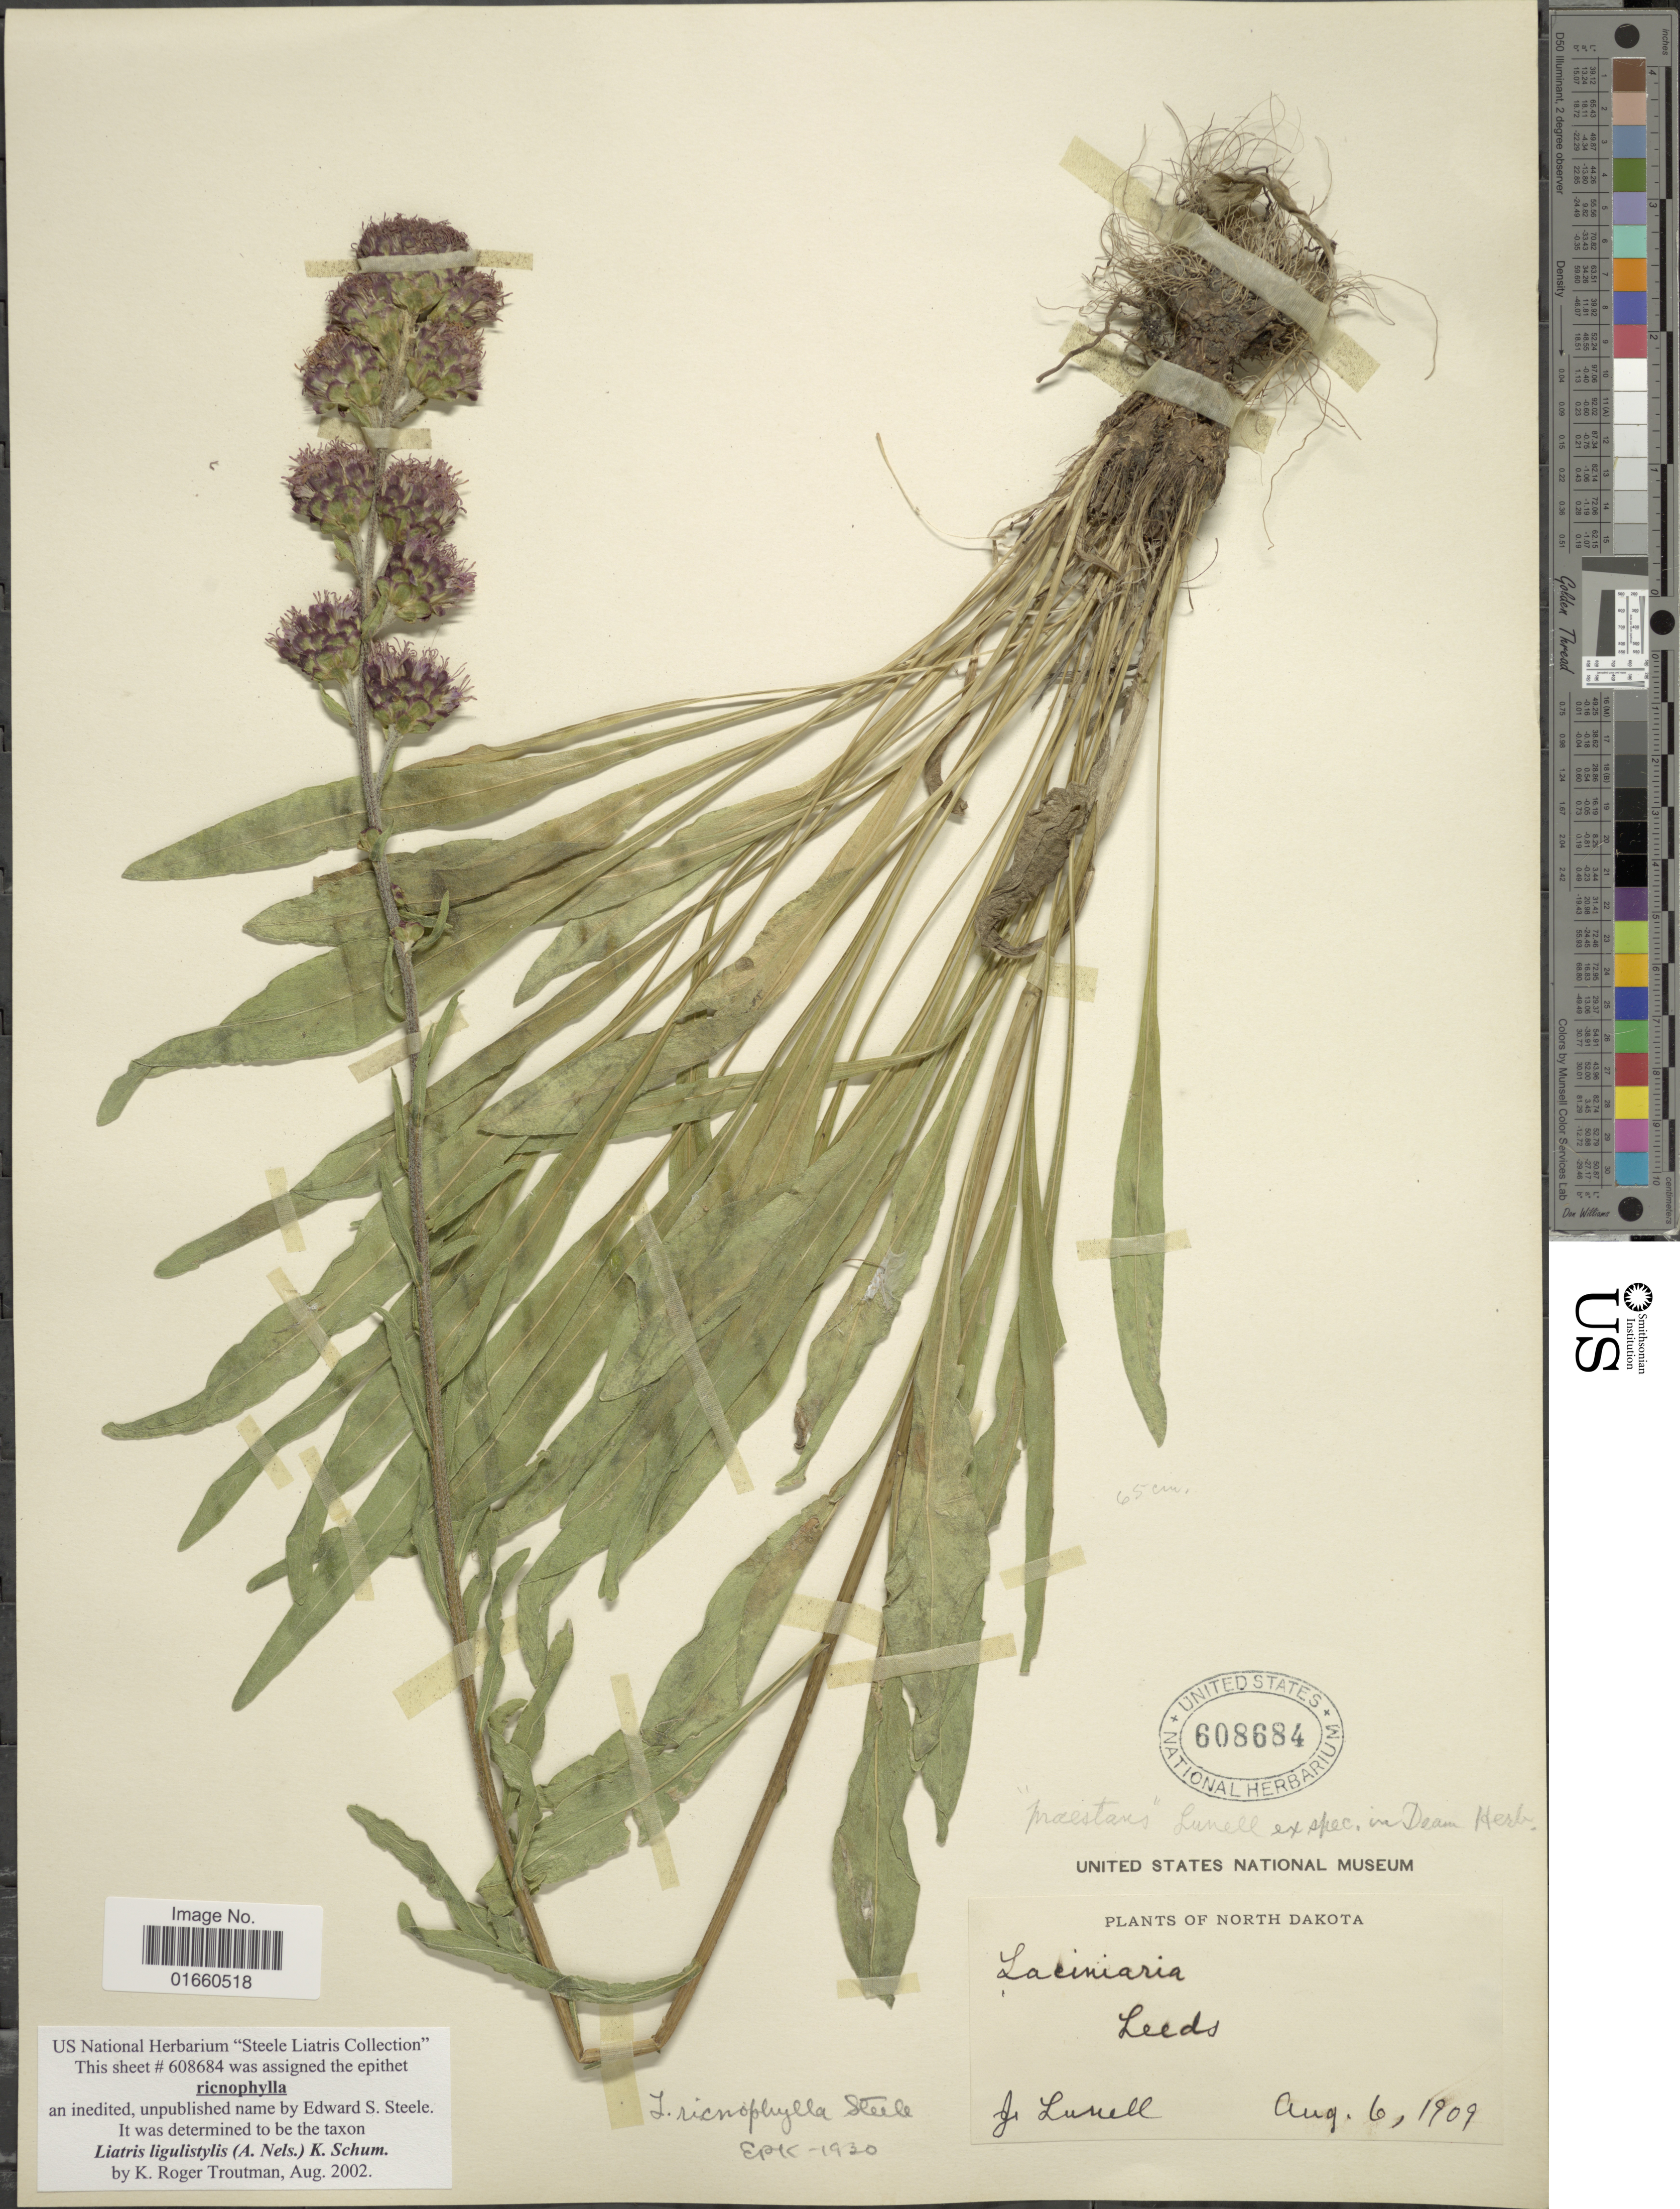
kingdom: Plantae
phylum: Tracheophyta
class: Magnoliopsida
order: Asterales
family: Asteraceae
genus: Liatris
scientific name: Liatris ligulistylis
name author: (A. Nelson) K. Schum.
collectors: J. Lunell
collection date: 1909-08-06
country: United States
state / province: North Dakota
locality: Leeds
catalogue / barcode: US 608684